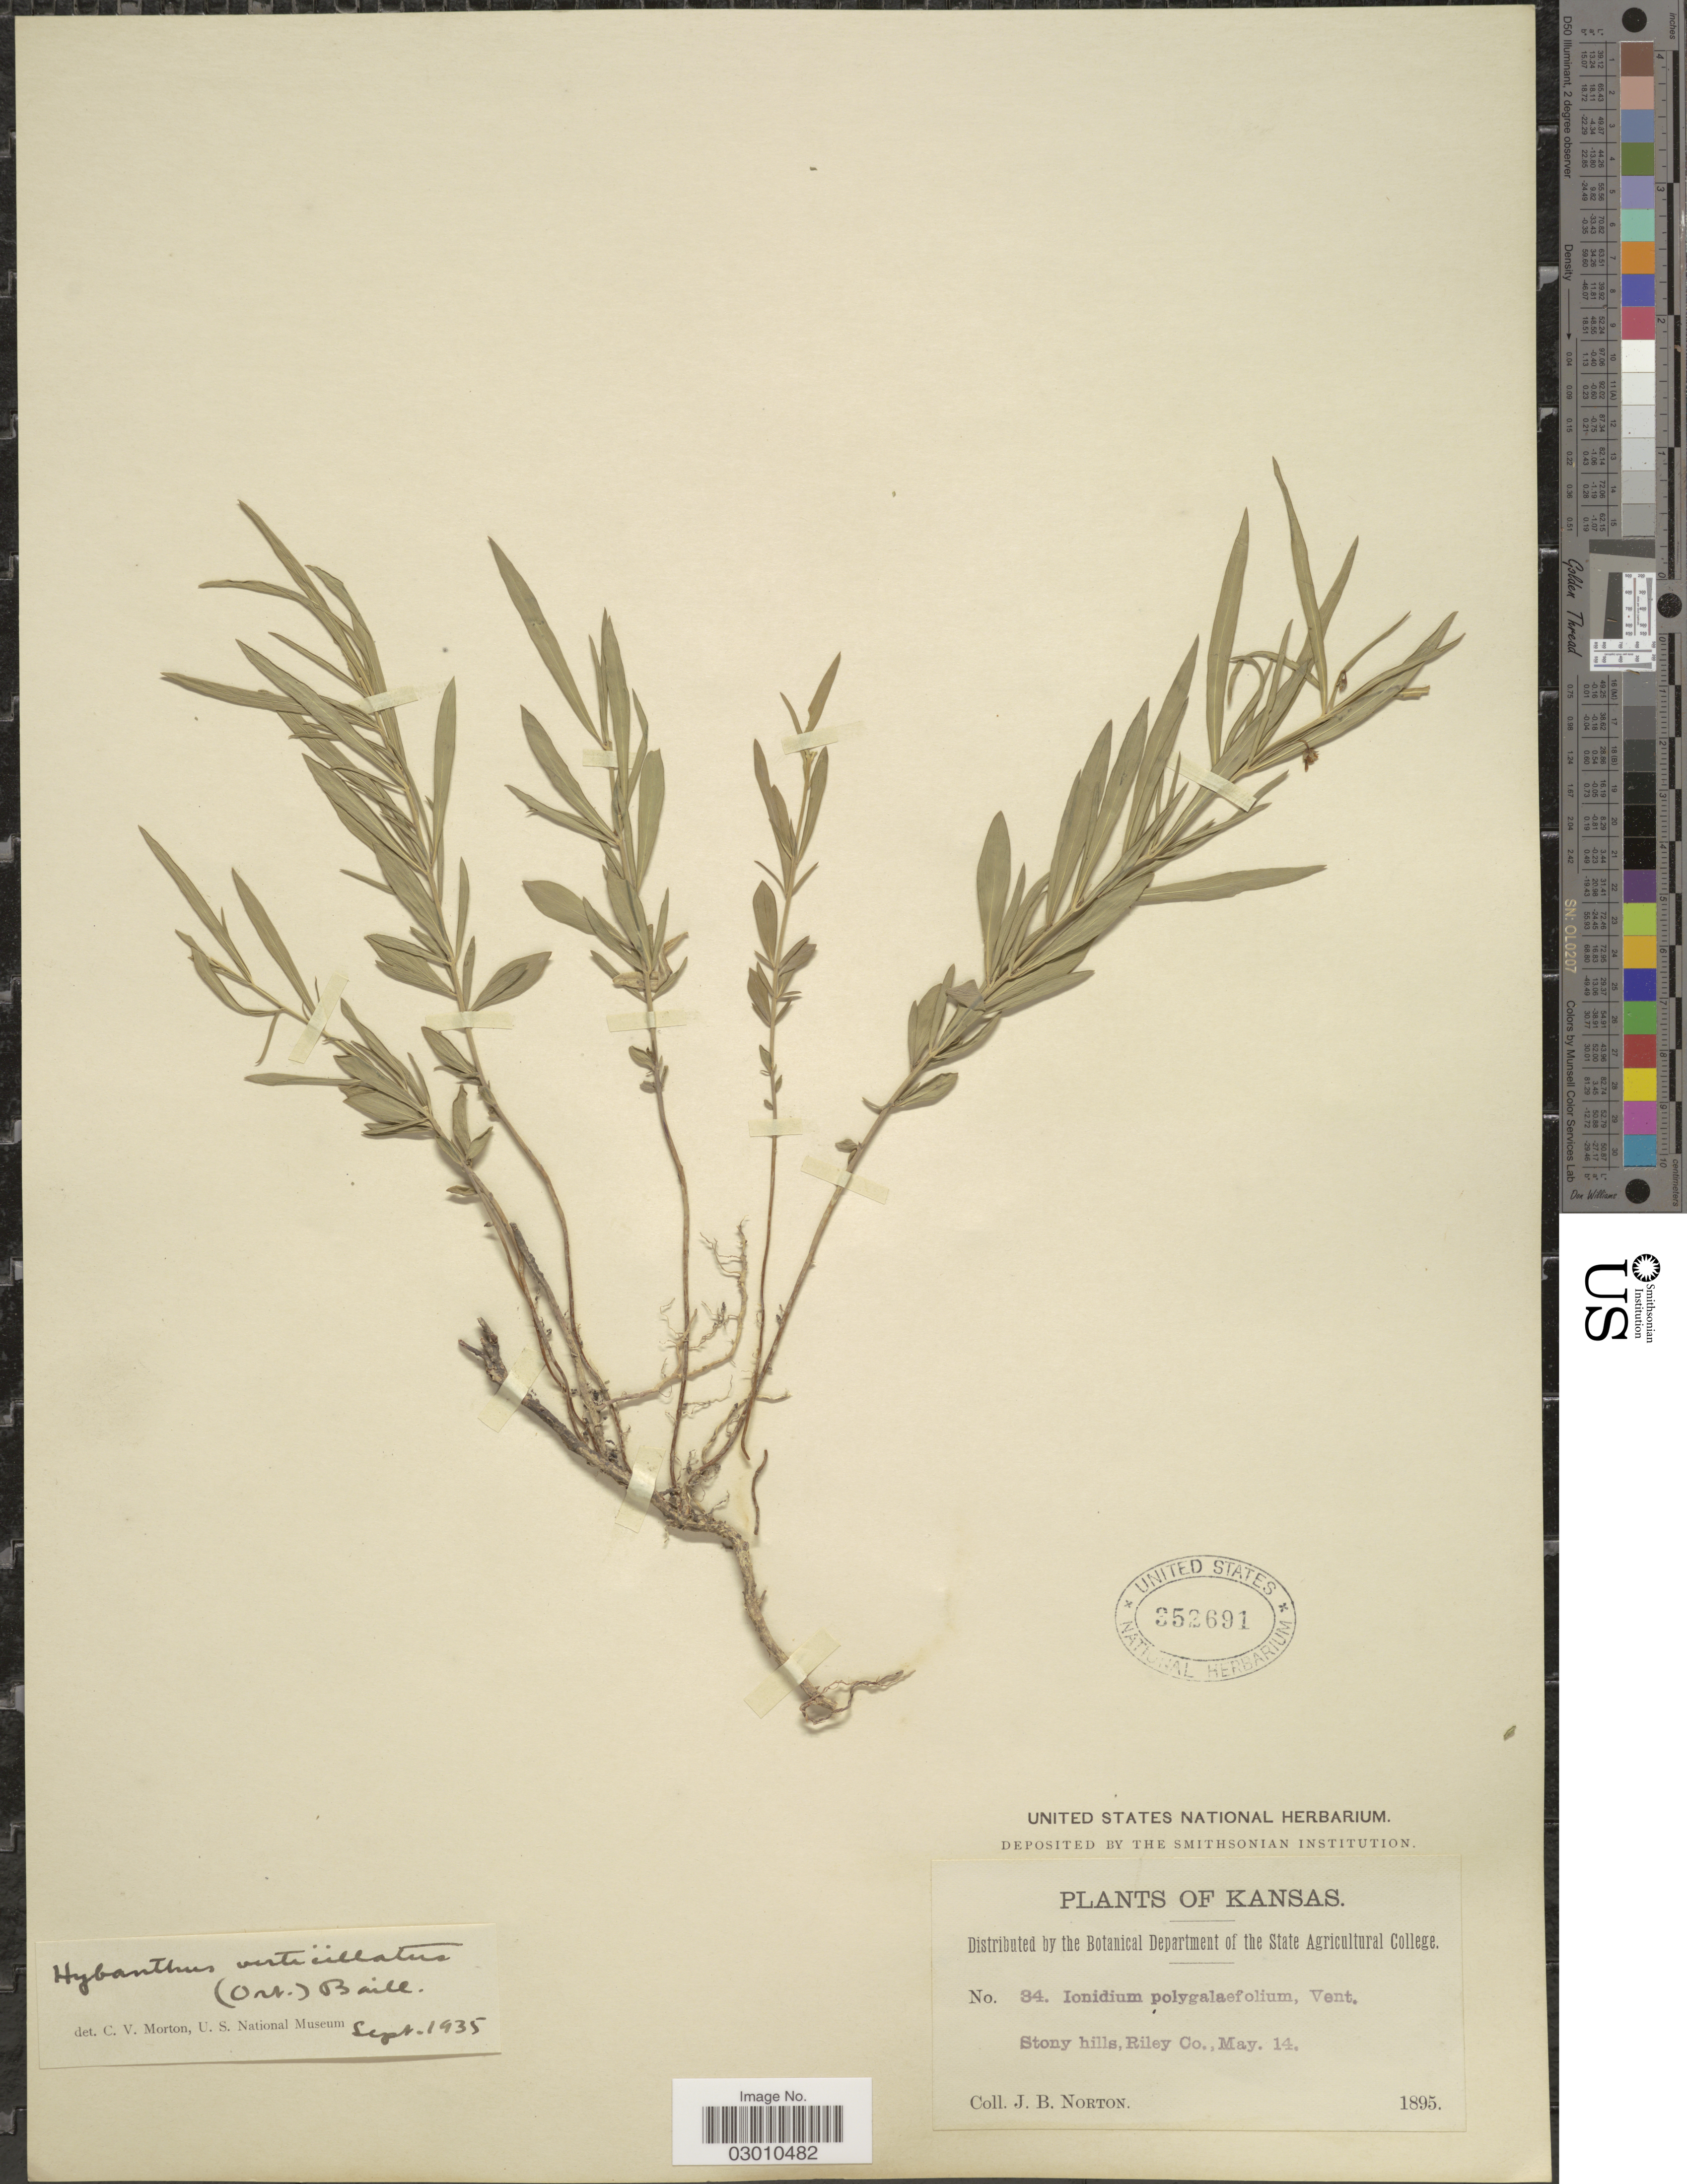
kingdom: Plantae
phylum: Tracheophyta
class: Magnoliopsida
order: Malpighiales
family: Violaceae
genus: Pombalia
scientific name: Pombalia verticillata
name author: (Ortega) Paula-Souza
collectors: J. B. Norton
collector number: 34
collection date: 1895-05-14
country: United States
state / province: Kansas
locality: Stony hills, Riley Co.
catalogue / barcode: US 352691